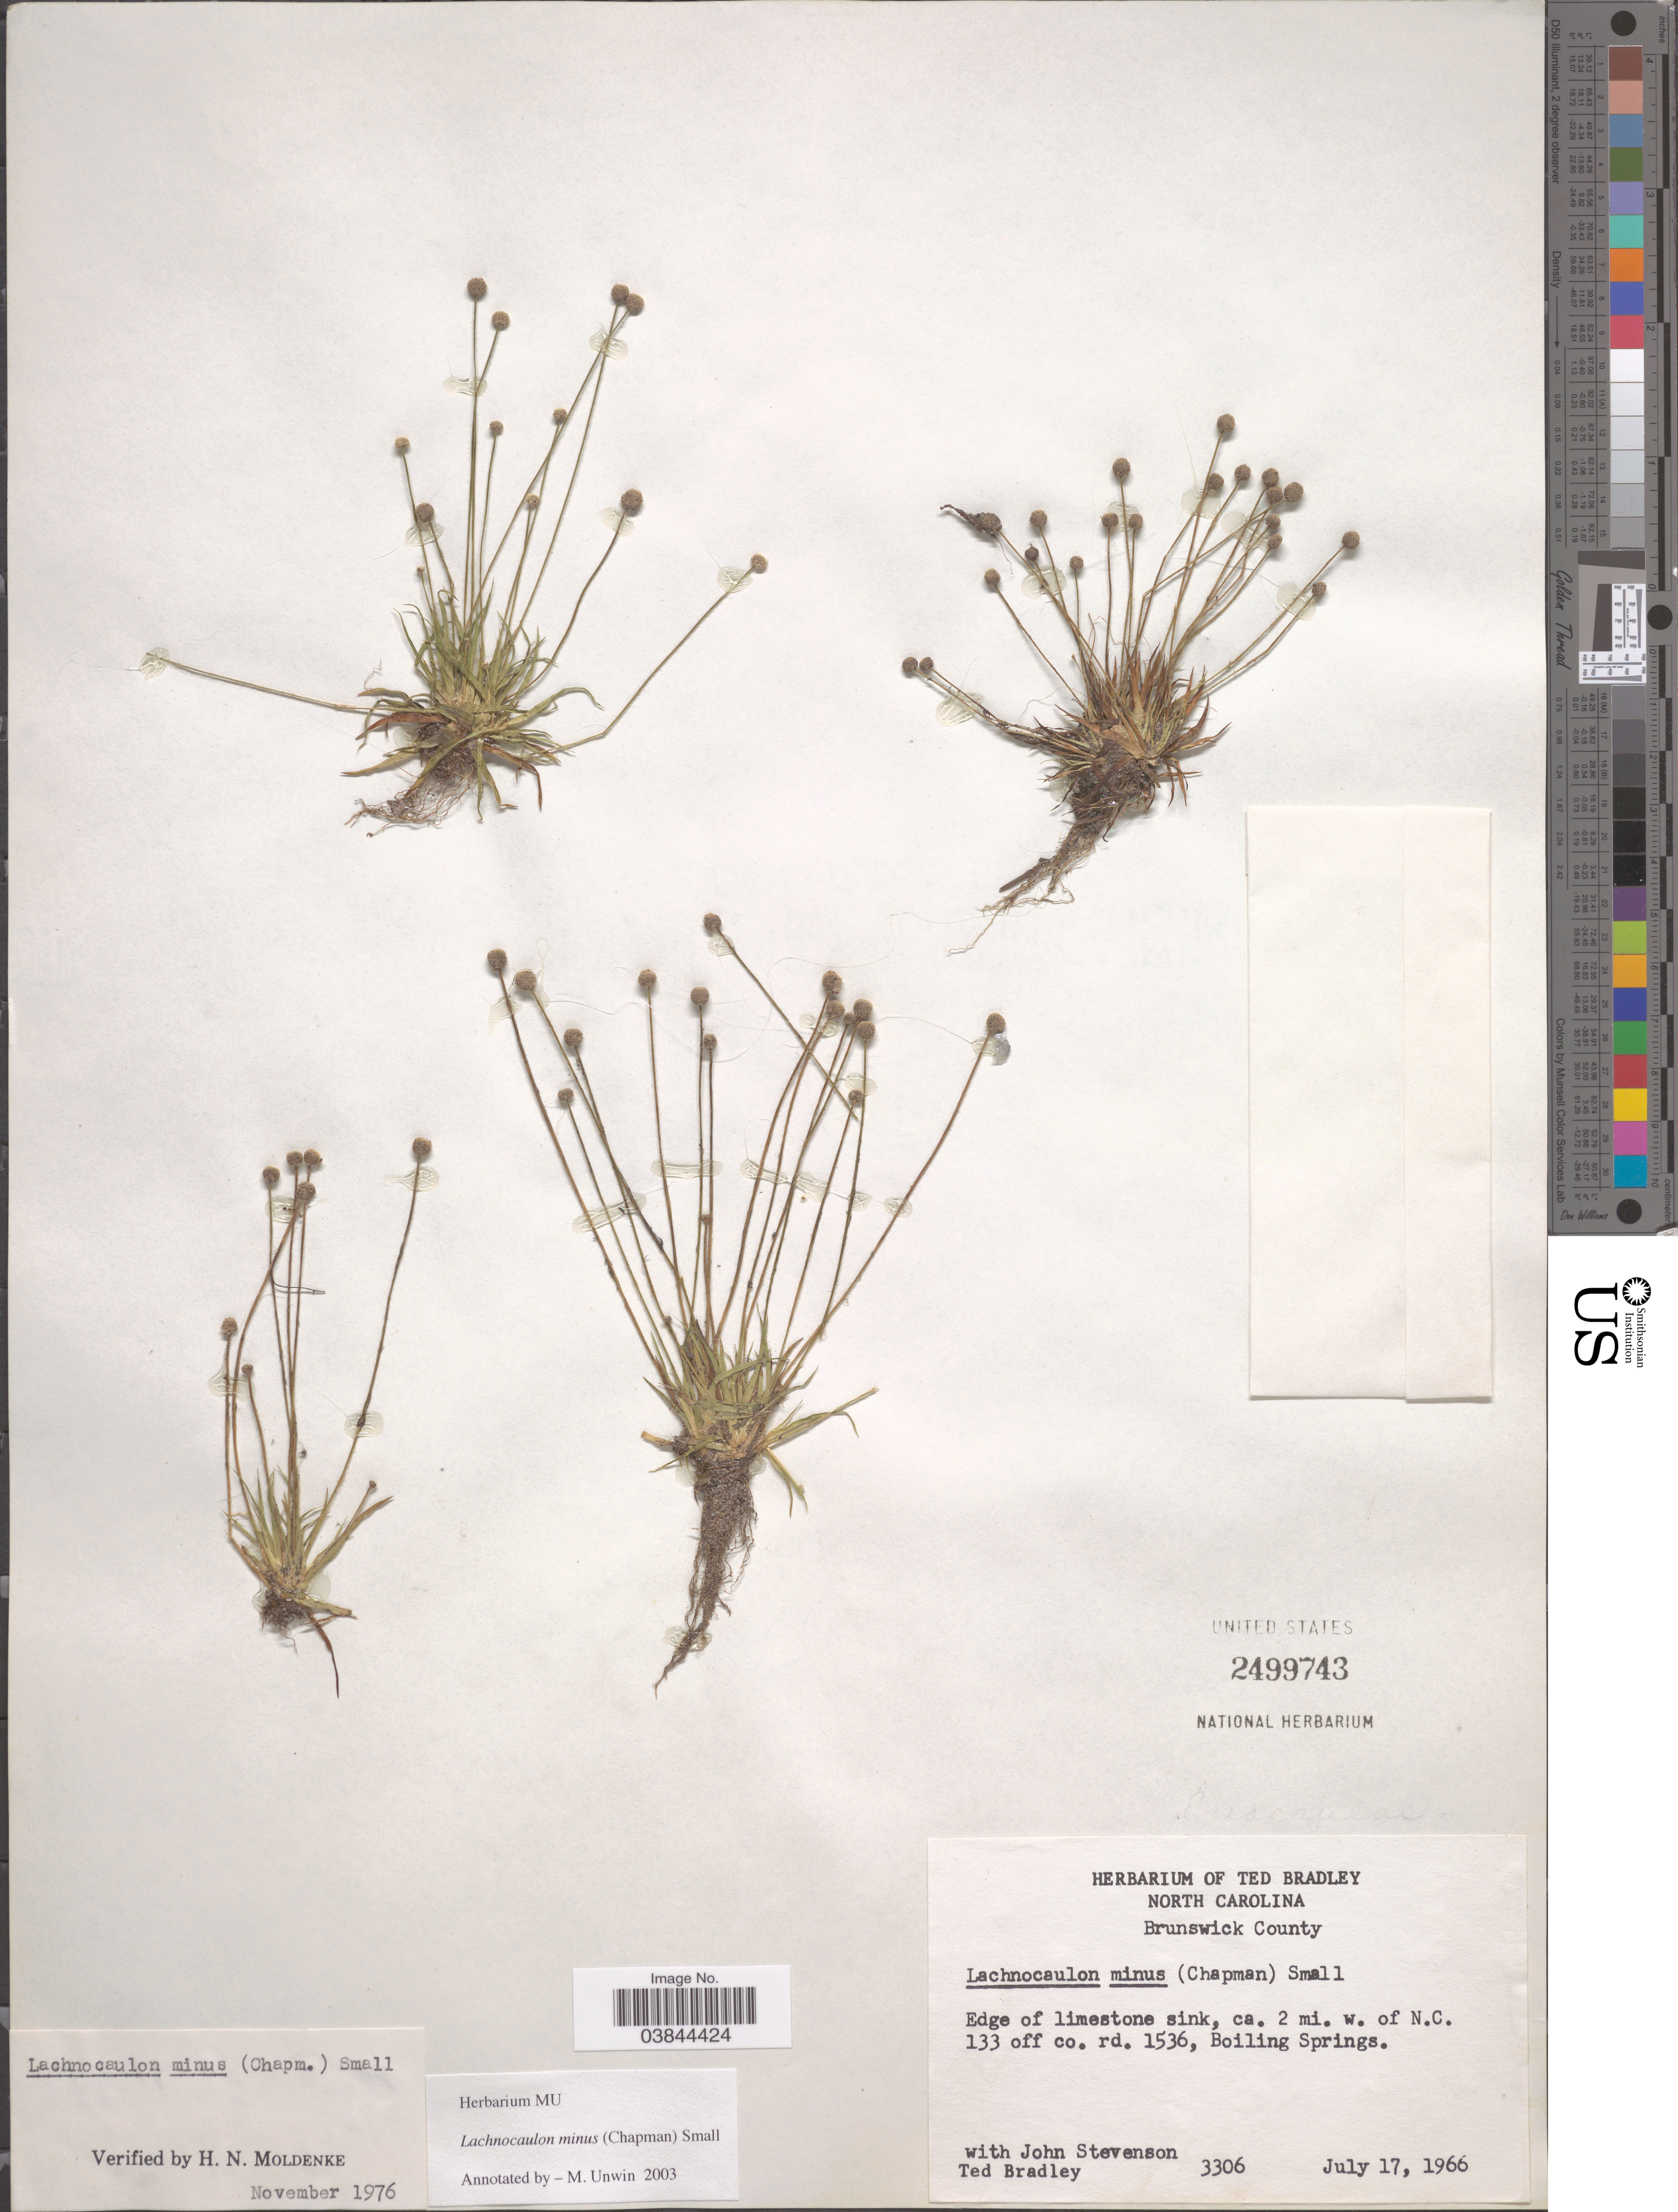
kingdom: Plantae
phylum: Tracheophyta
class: Liliopsida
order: Poales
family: Eriocaulaceae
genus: Lachnocaulon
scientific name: Lachnocaulon minus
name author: (Chapm.) Small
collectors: T. Bradley & J. Stevenson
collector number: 3306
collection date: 1966-07-17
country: United States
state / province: North Carolina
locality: Brunswick County. Edge of limestone sink, ca. 2 mi. w. of N.C. 133 off co. rd. 1536, Boiling Springs.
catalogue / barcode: US 2499743